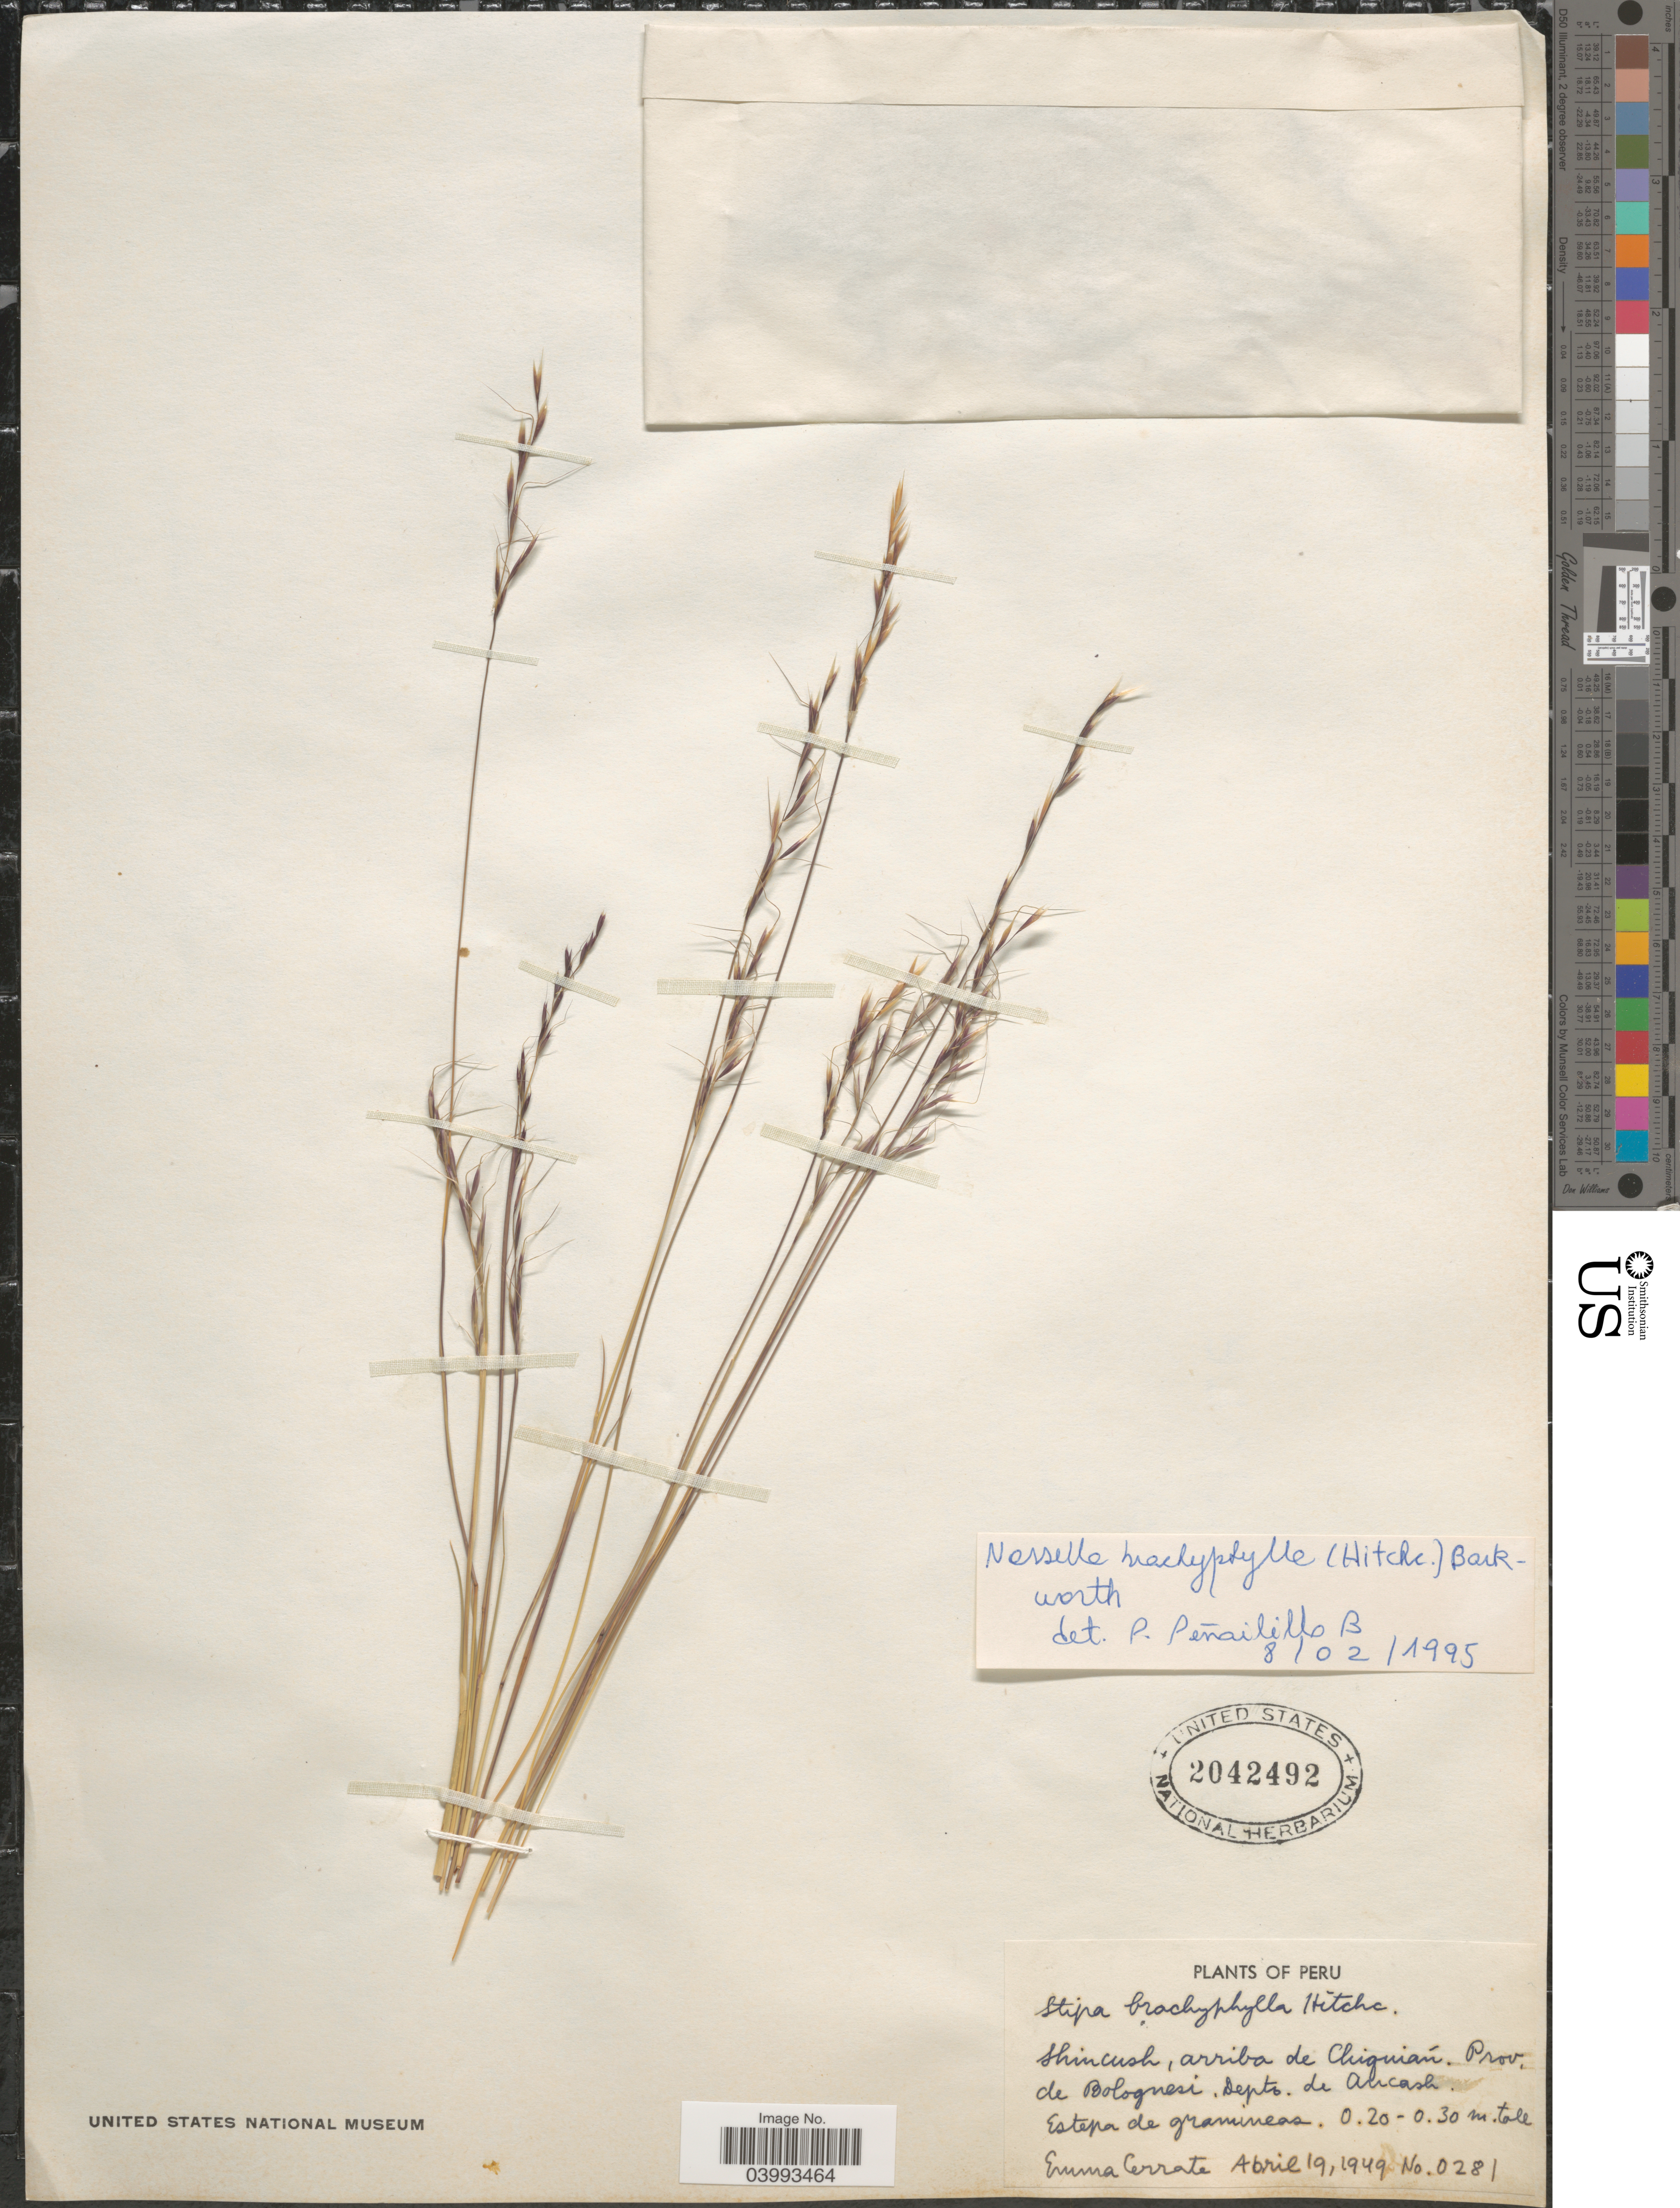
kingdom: Plantae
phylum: Tracheophyta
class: Liliopsida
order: Poales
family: Poaceae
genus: Nassella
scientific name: Nassella brachyphylla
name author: (Hitchc.) Barkworth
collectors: E. Cerrate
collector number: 0281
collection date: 1949-04-19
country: Peru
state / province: Ancash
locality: Shincush, arriba de Chiquian. Prov. de Bolognesi. Depto. de Ancash.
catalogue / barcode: US 2042492